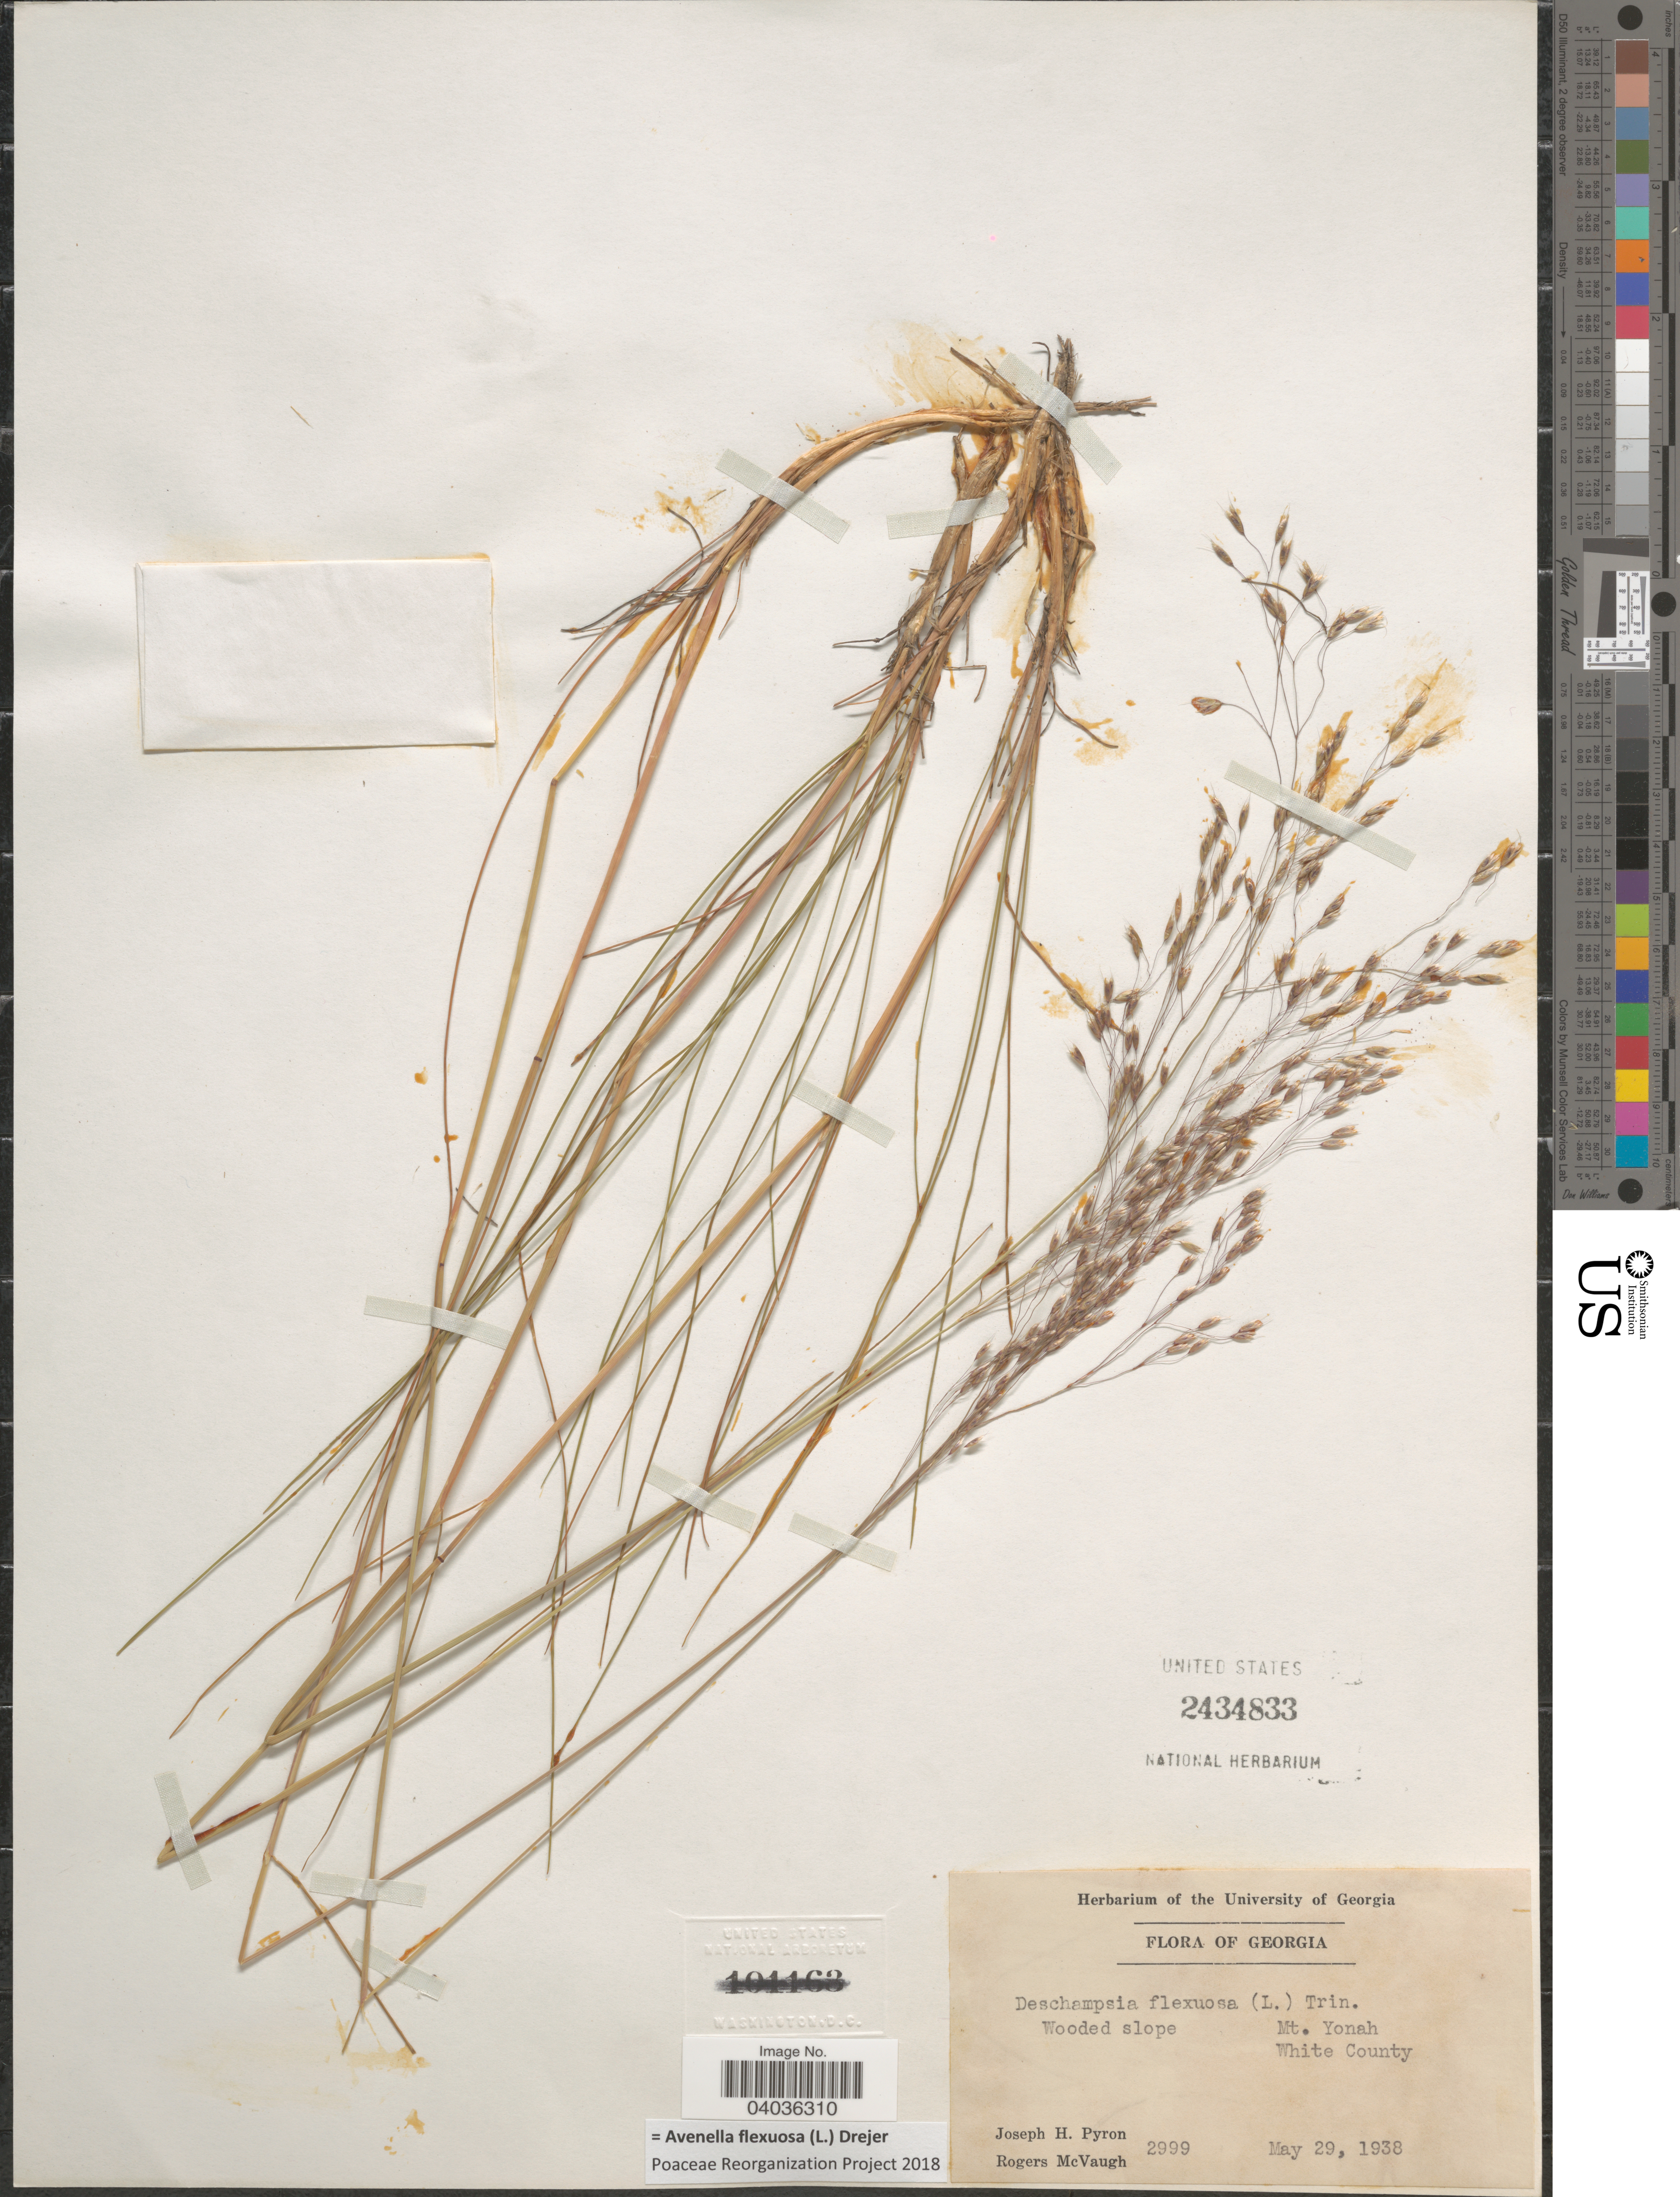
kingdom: Plantae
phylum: Tracheophyta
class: Liliopsida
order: Poales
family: Poaceae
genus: Avenella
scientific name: Avenella flexuosa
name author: (L.) Drejer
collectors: J. H. Pyron & R. McVaugh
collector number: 2999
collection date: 1938-05-29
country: United States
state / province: Georgia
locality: Mt. Yonah. White County.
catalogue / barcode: US 2434833